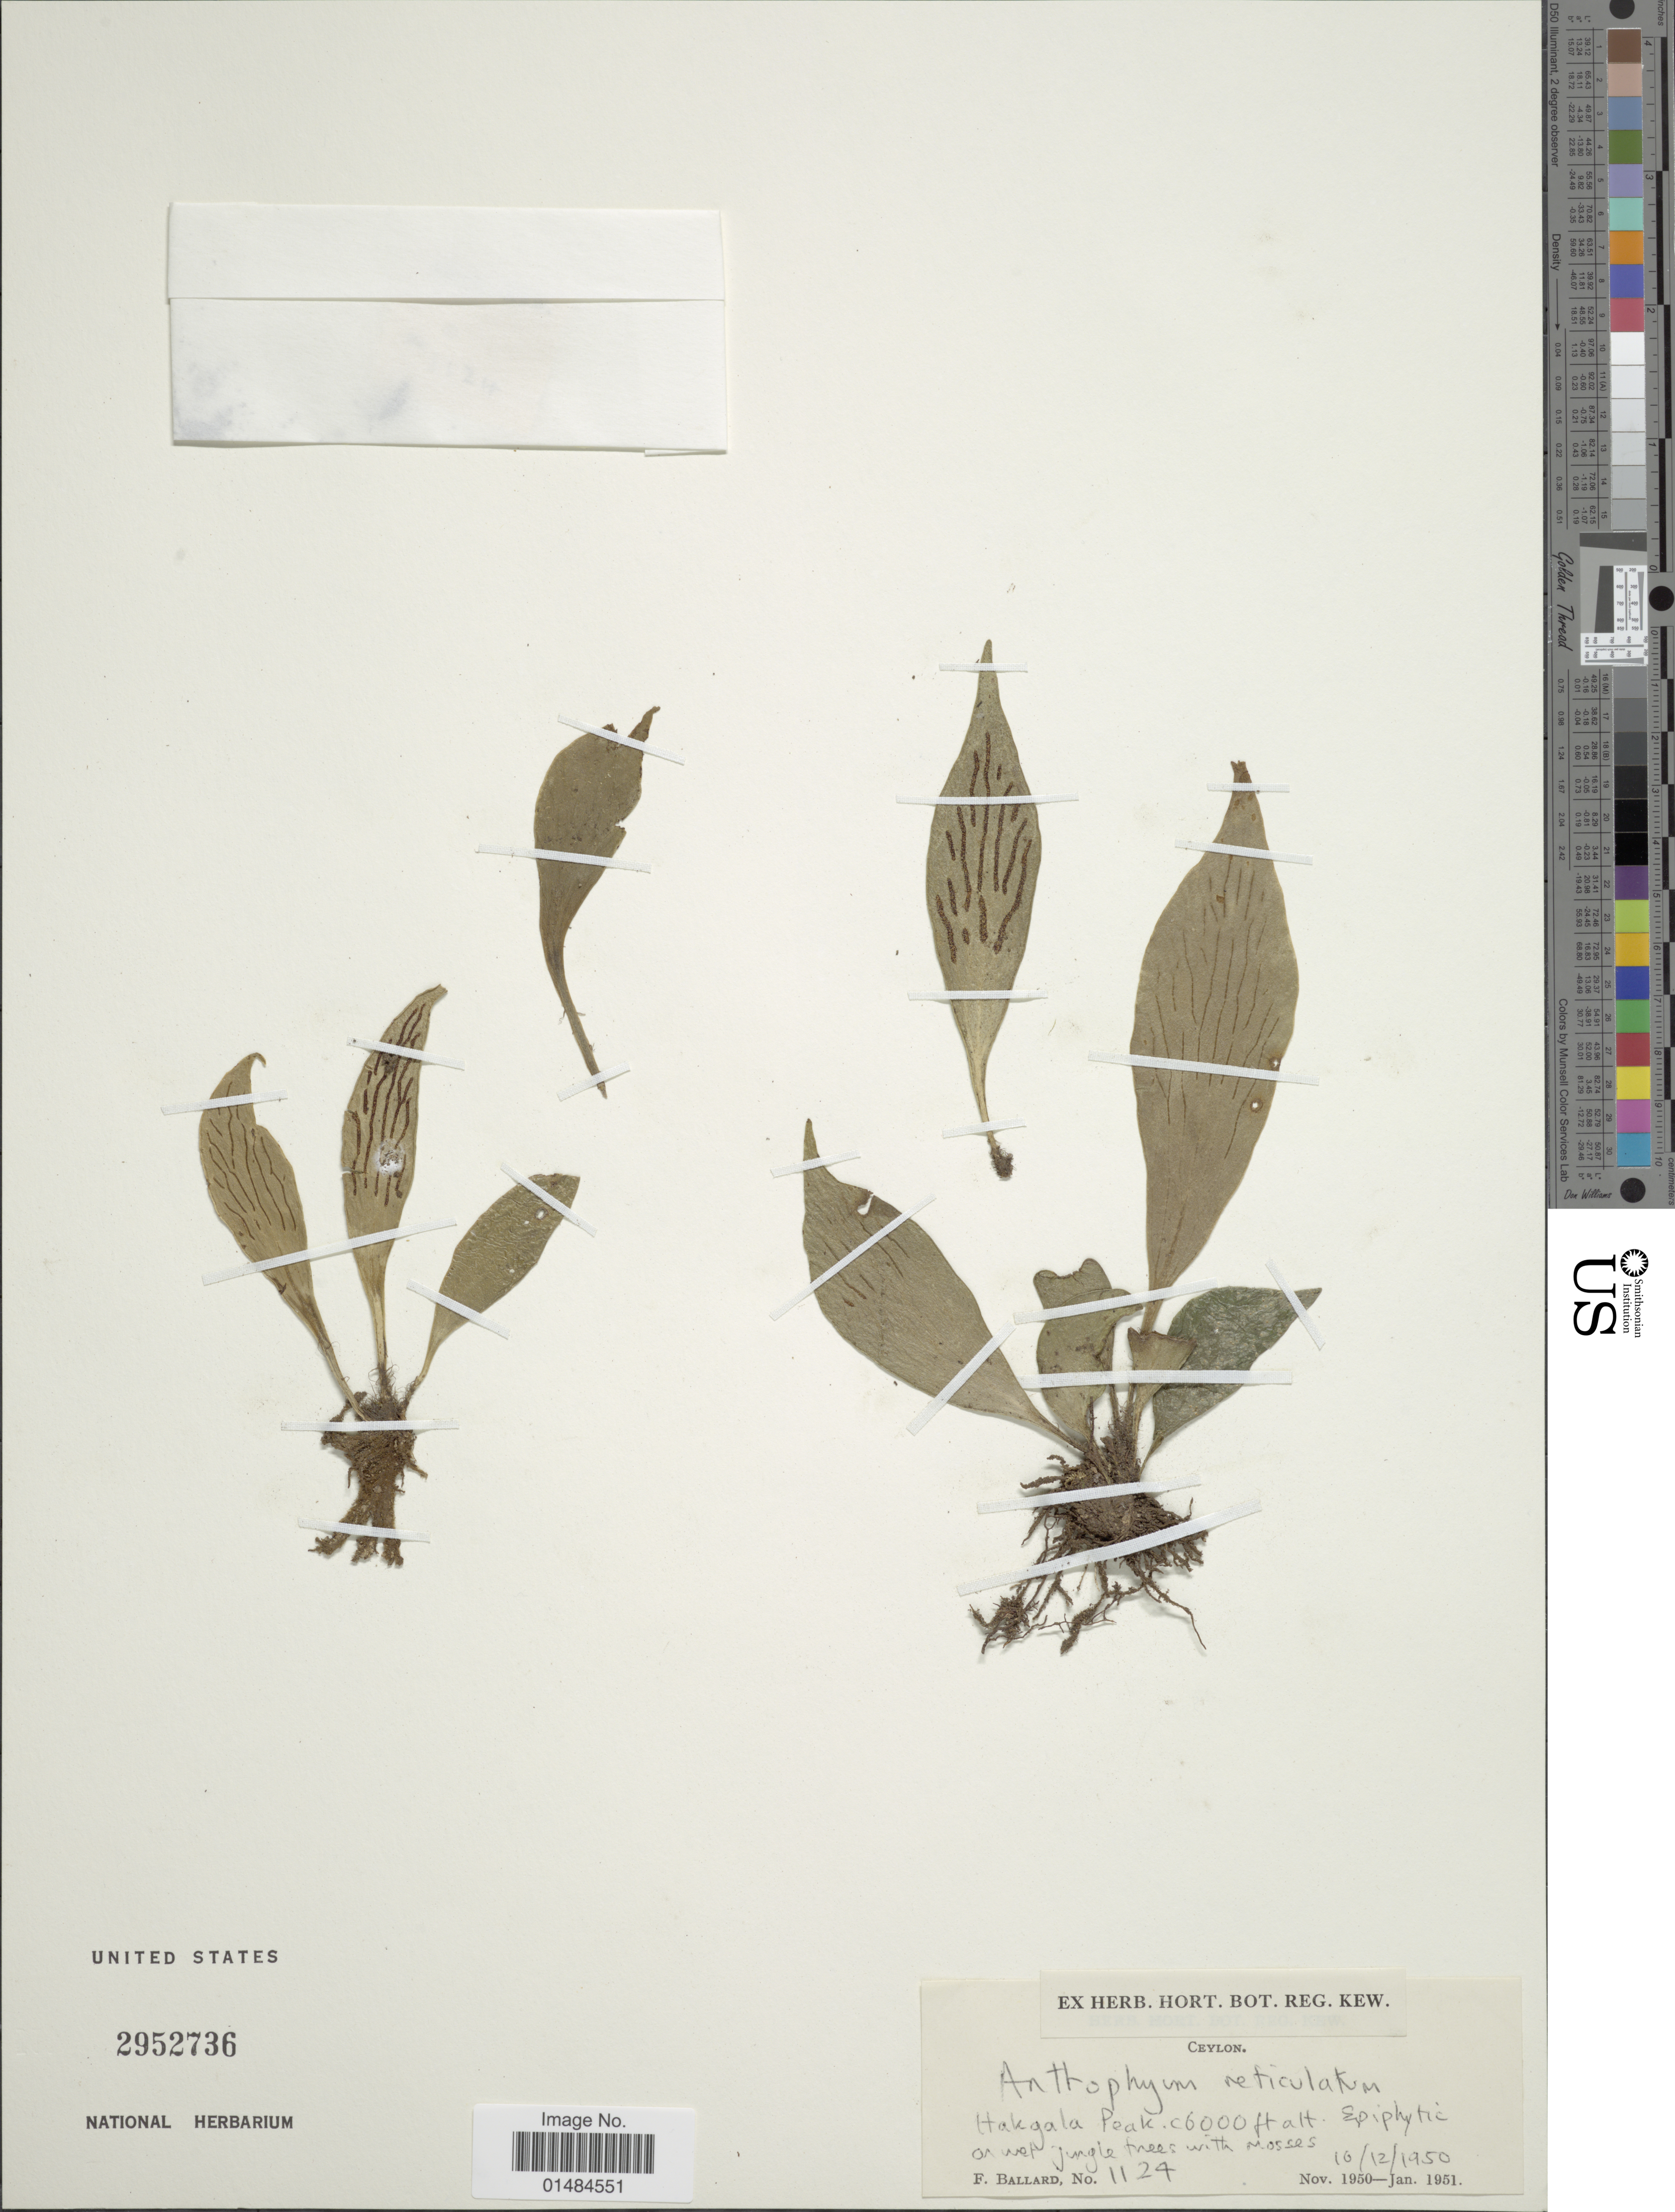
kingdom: Plantae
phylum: Tracheophyta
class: Polypodiopsida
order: Polypodiales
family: Pteridaceae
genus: Antrophyum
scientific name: Antrophyum reticulatum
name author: (G. Forst.) Kaulf.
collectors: F. Ballard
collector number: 1124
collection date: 1950-12-10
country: Sri Lanka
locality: Ceylon. Hakgala Peak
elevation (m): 1829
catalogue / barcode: US 2951736